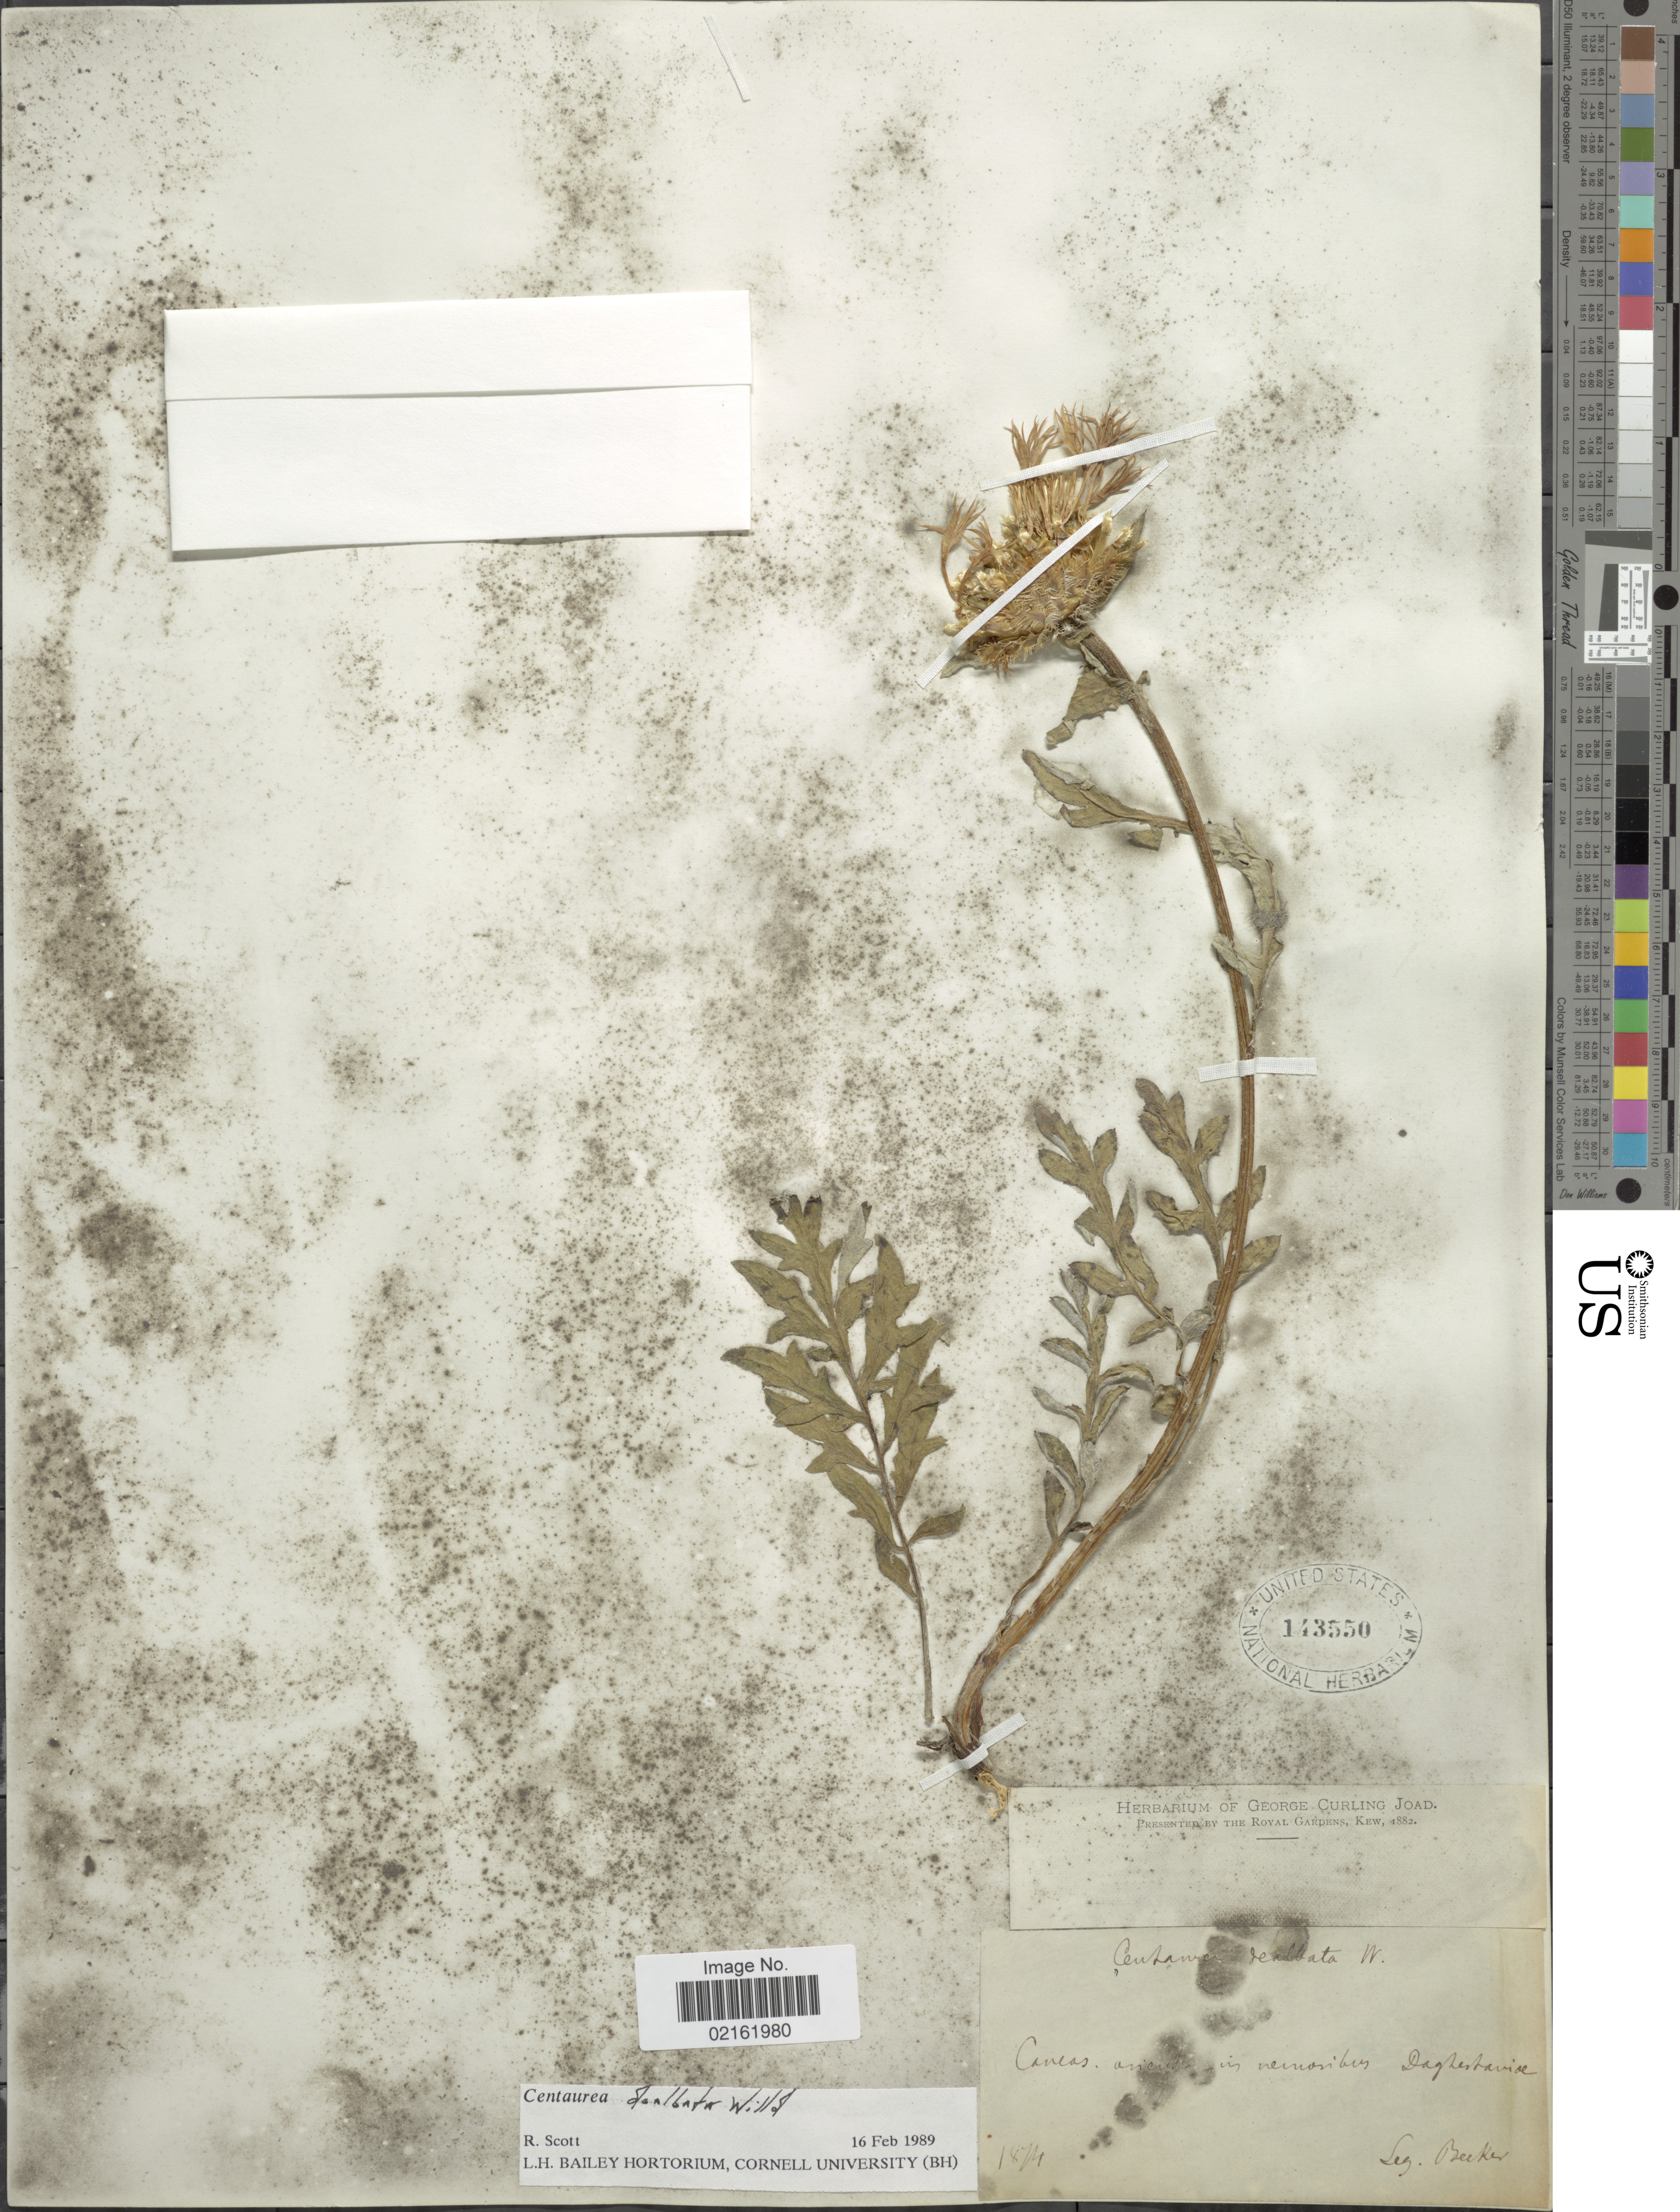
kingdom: Plantae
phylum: Tracheophyta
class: Magnoliopsida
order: Asterales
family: Asteraceae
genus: Psephellus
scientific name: Psephellus dealbatus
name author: (Willd.) K. Koch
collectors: -. Becker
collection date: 1864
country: Russian Federation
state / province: Dagestan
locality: Daghestaniae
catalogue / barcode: US 143550